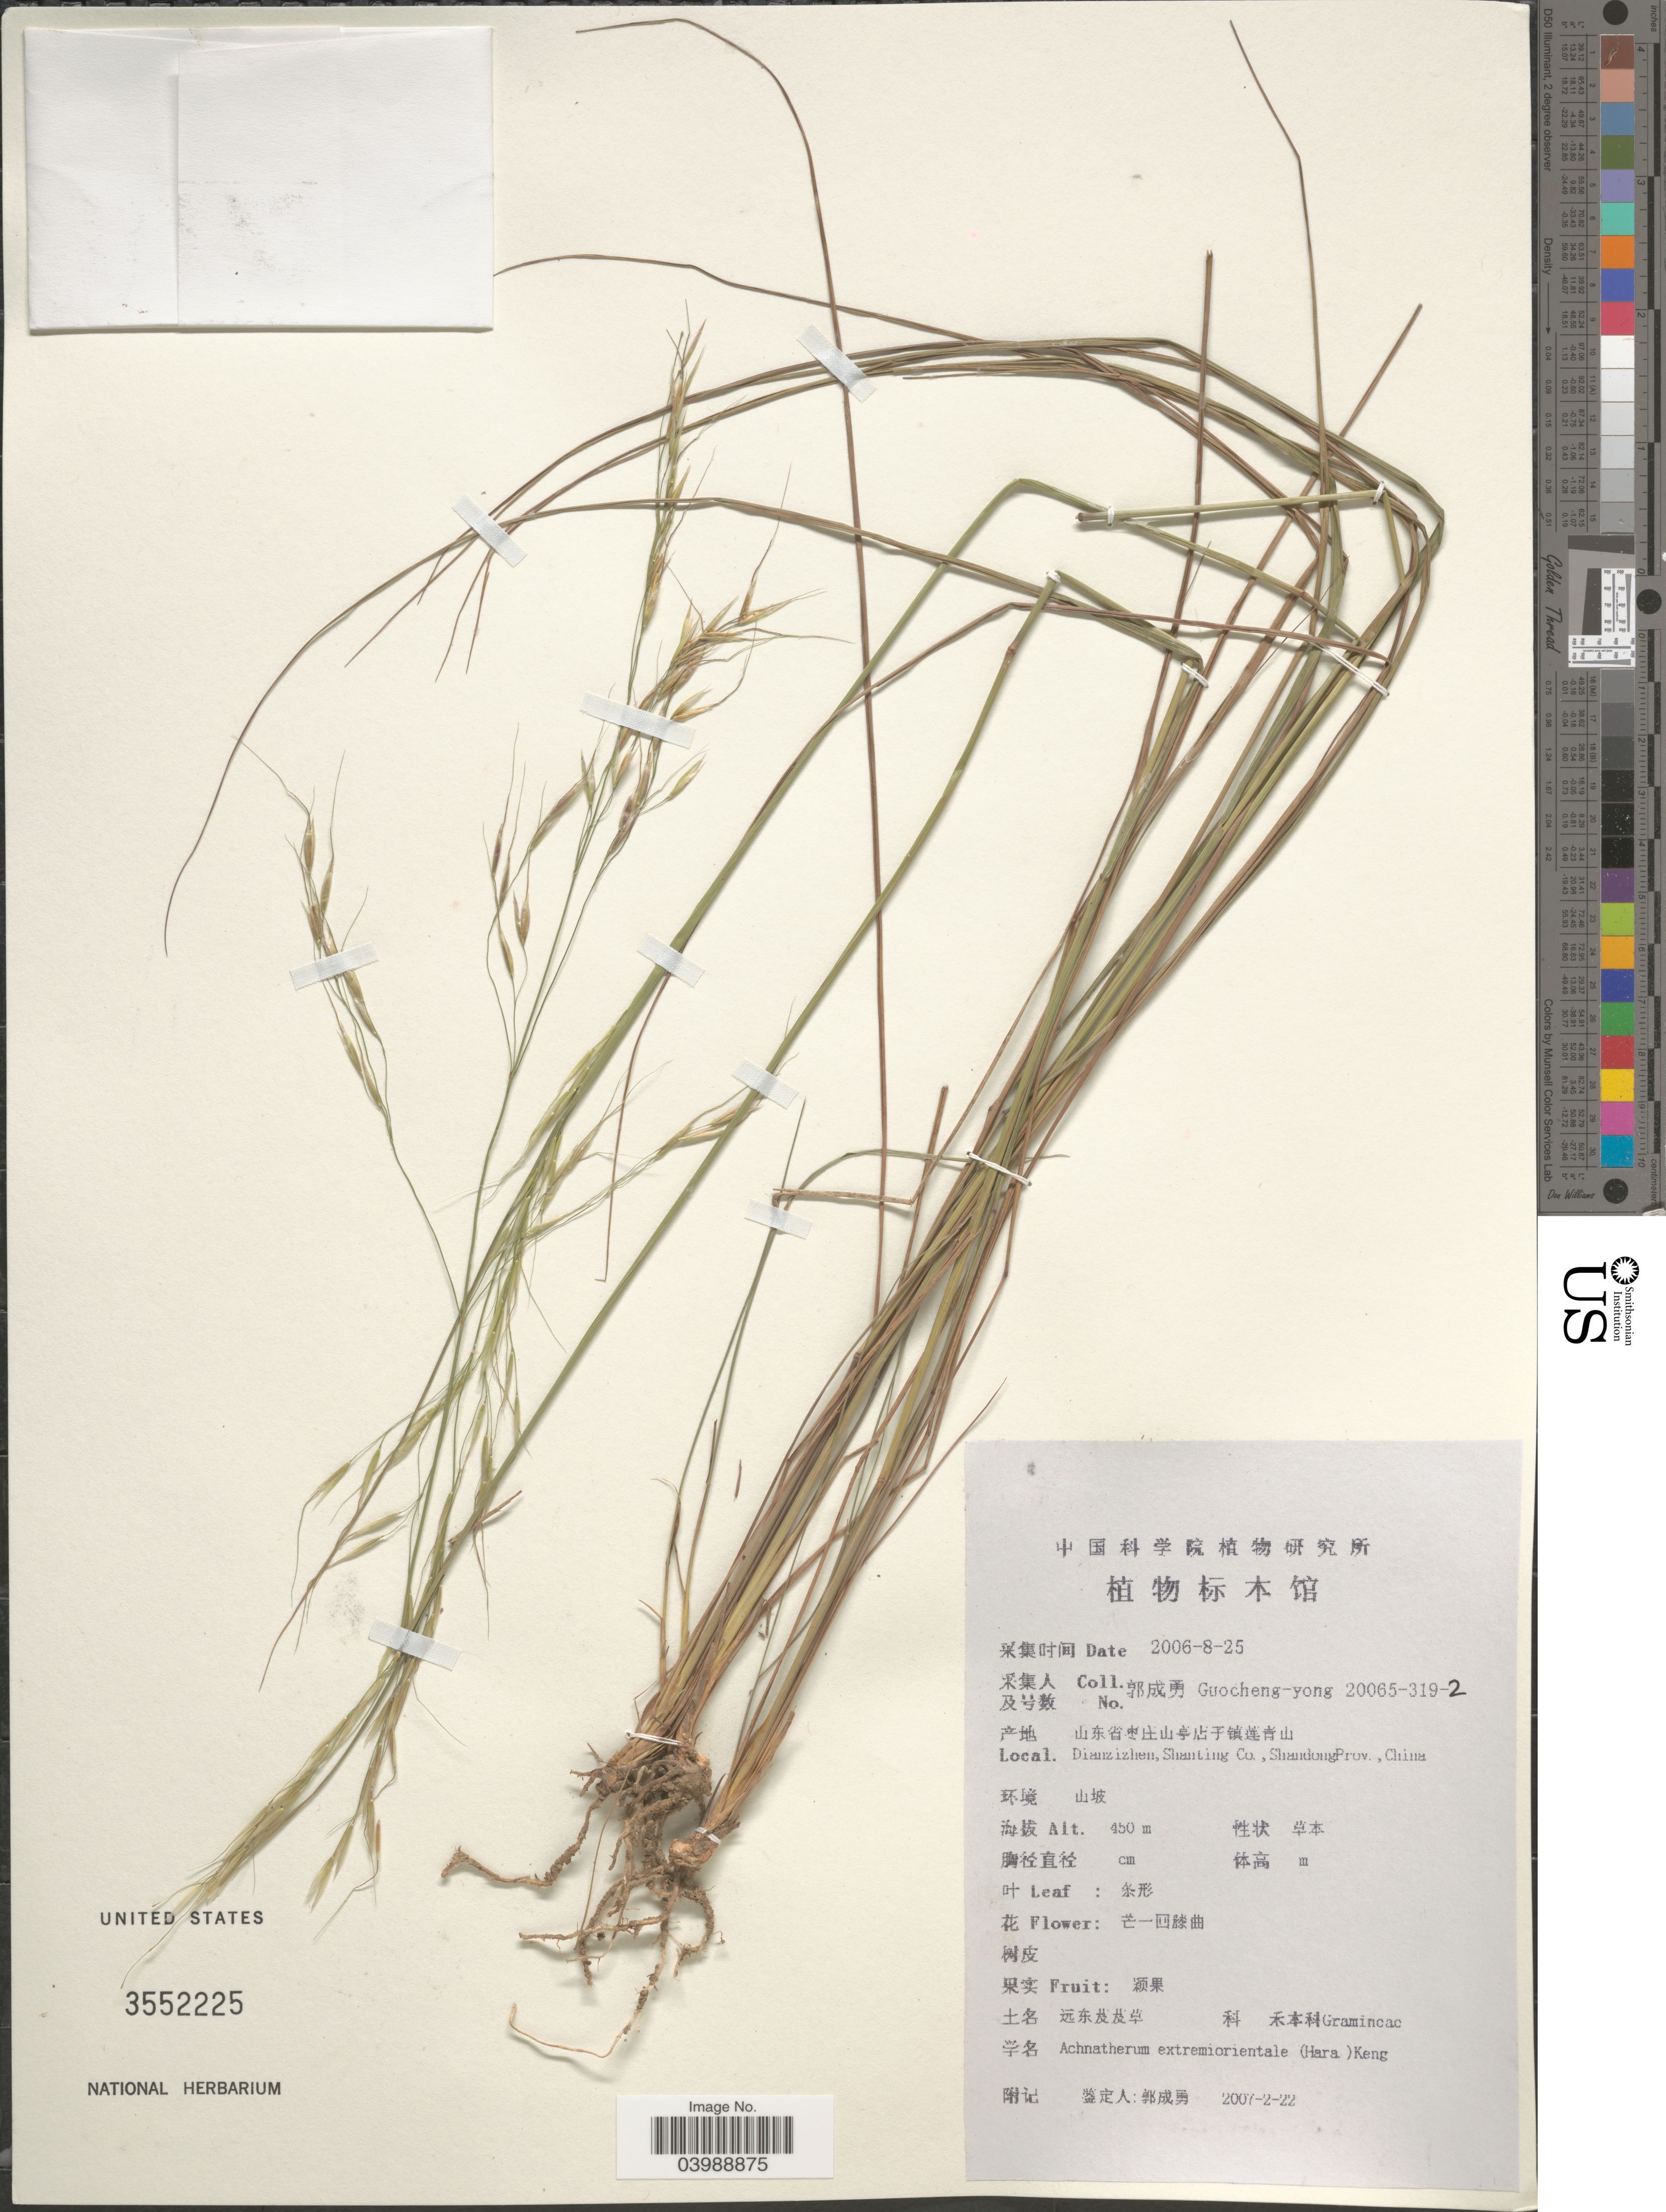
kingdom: Plantae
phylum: Tracheophyta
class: Liliopsida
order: Poales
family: Poaceae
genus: Achnatherum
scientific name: Achnatherum pekinense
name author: (Hance) Ohwi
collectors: Guo cheng-yong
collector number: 20065-319-2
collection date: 2006-08-25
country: China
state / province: Shandong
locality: Dianzizhen, Shanting Co.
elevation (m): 450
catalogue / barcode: US 3552225